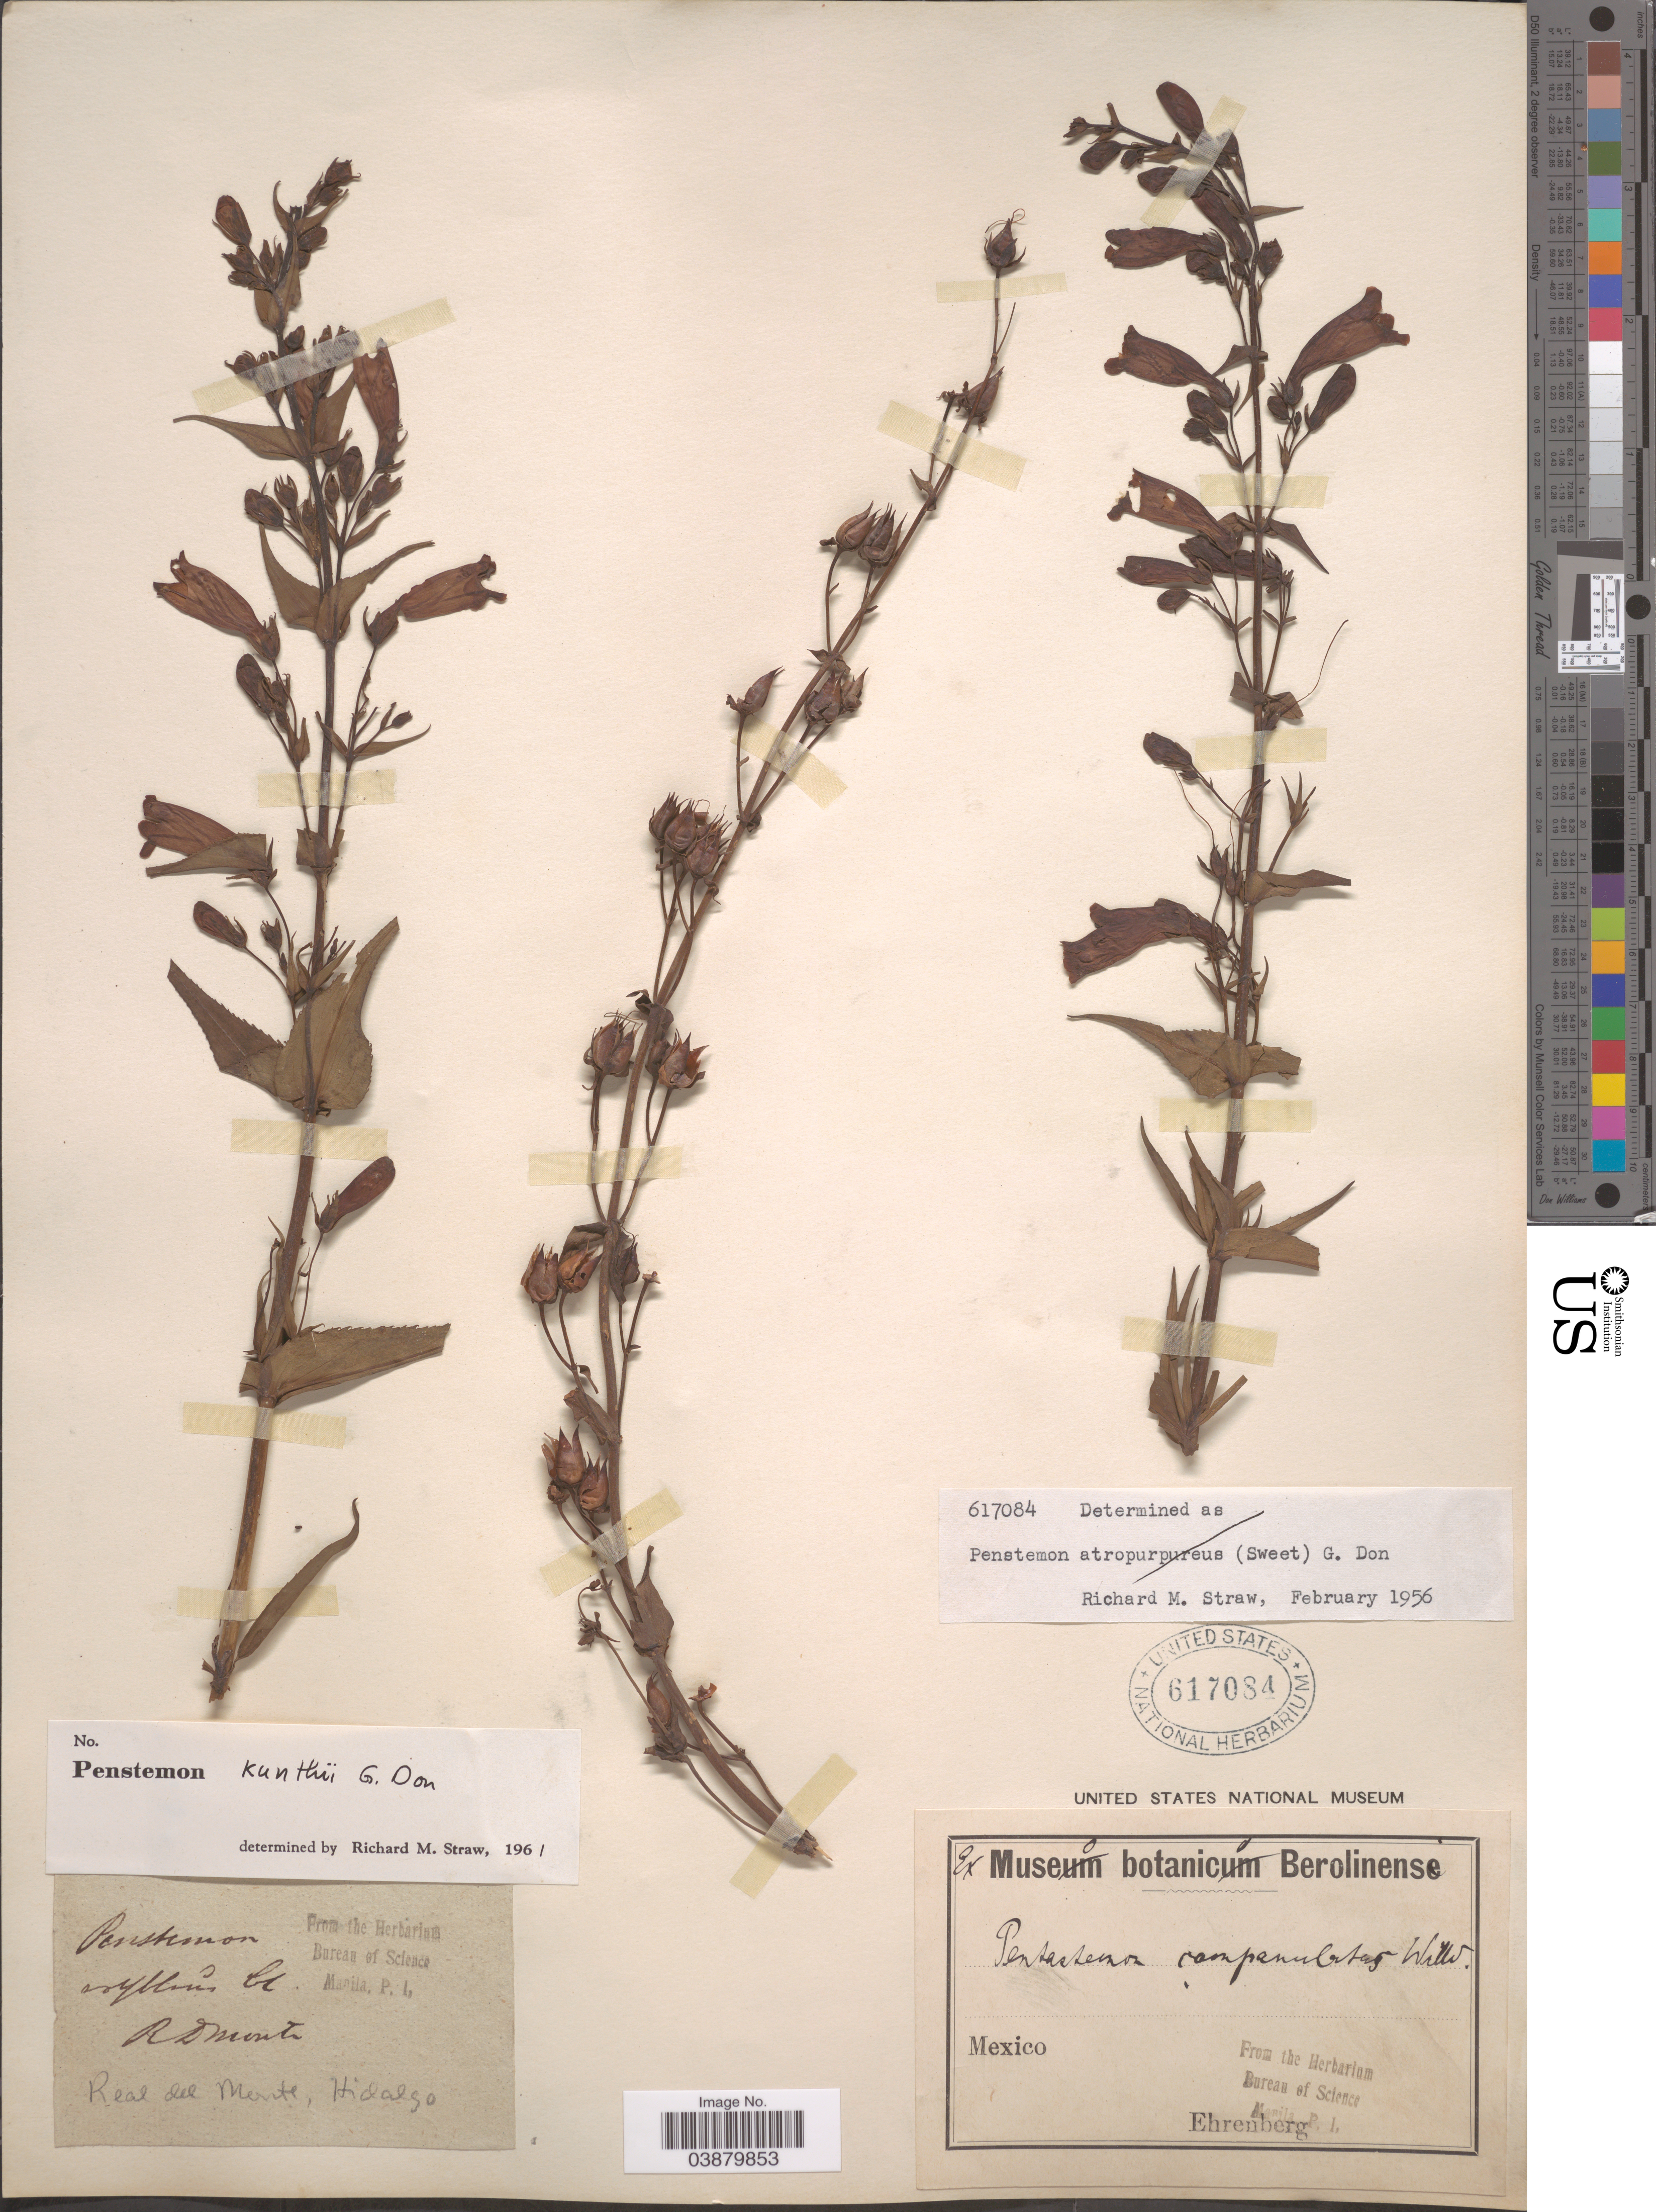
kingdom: Plantae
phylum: Tracheophyta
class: Magnoliopsida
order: Lamiales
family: Plantaginaceae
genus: Penstemon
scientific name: Penstemon kunthii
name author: G. Don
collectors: -. Ehrenberg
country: Mexico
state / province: Hidalgo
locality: Real del Monte.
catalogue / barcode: US 617084